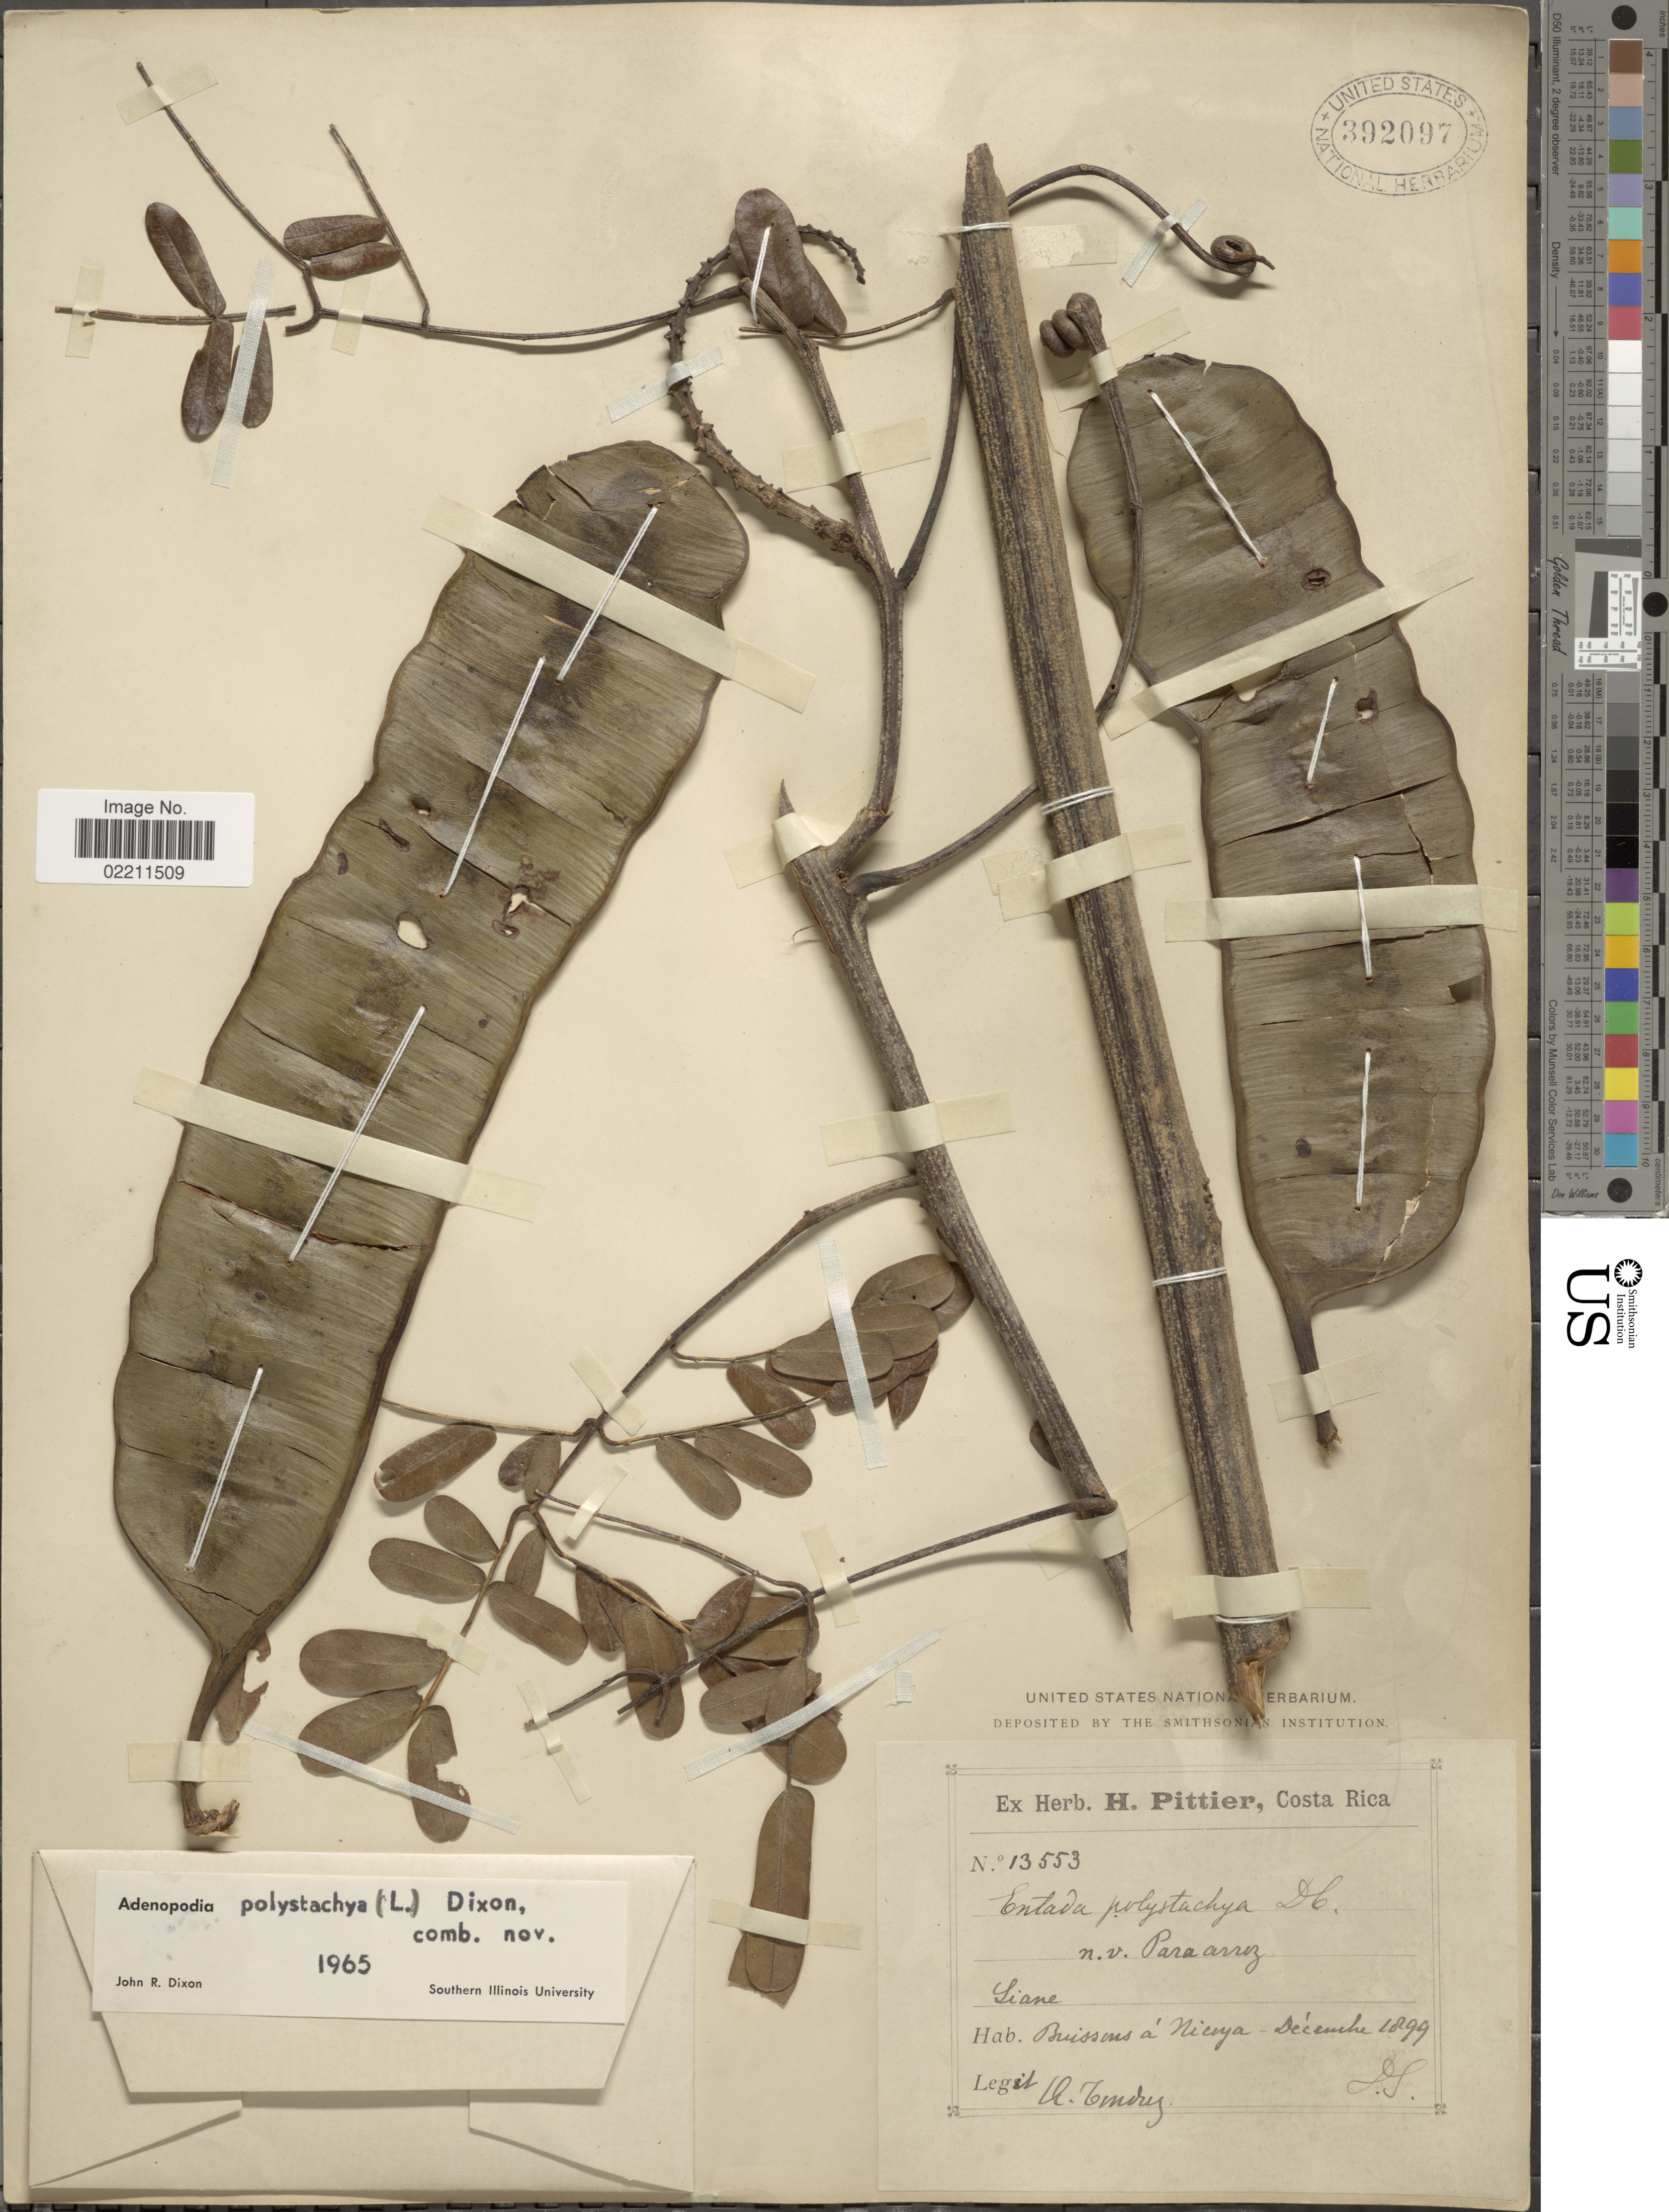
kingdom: Plantae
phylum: Tracheophyta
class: Magnoliopsida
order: Fabales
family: Fabaceae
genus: Entada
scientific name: Entada polystachya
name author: (L.) DC.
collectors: A. Tonduz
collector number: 13553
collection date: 1899-12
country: Costa Rica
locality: Buissons a Nicoya.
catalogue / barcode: US 392097